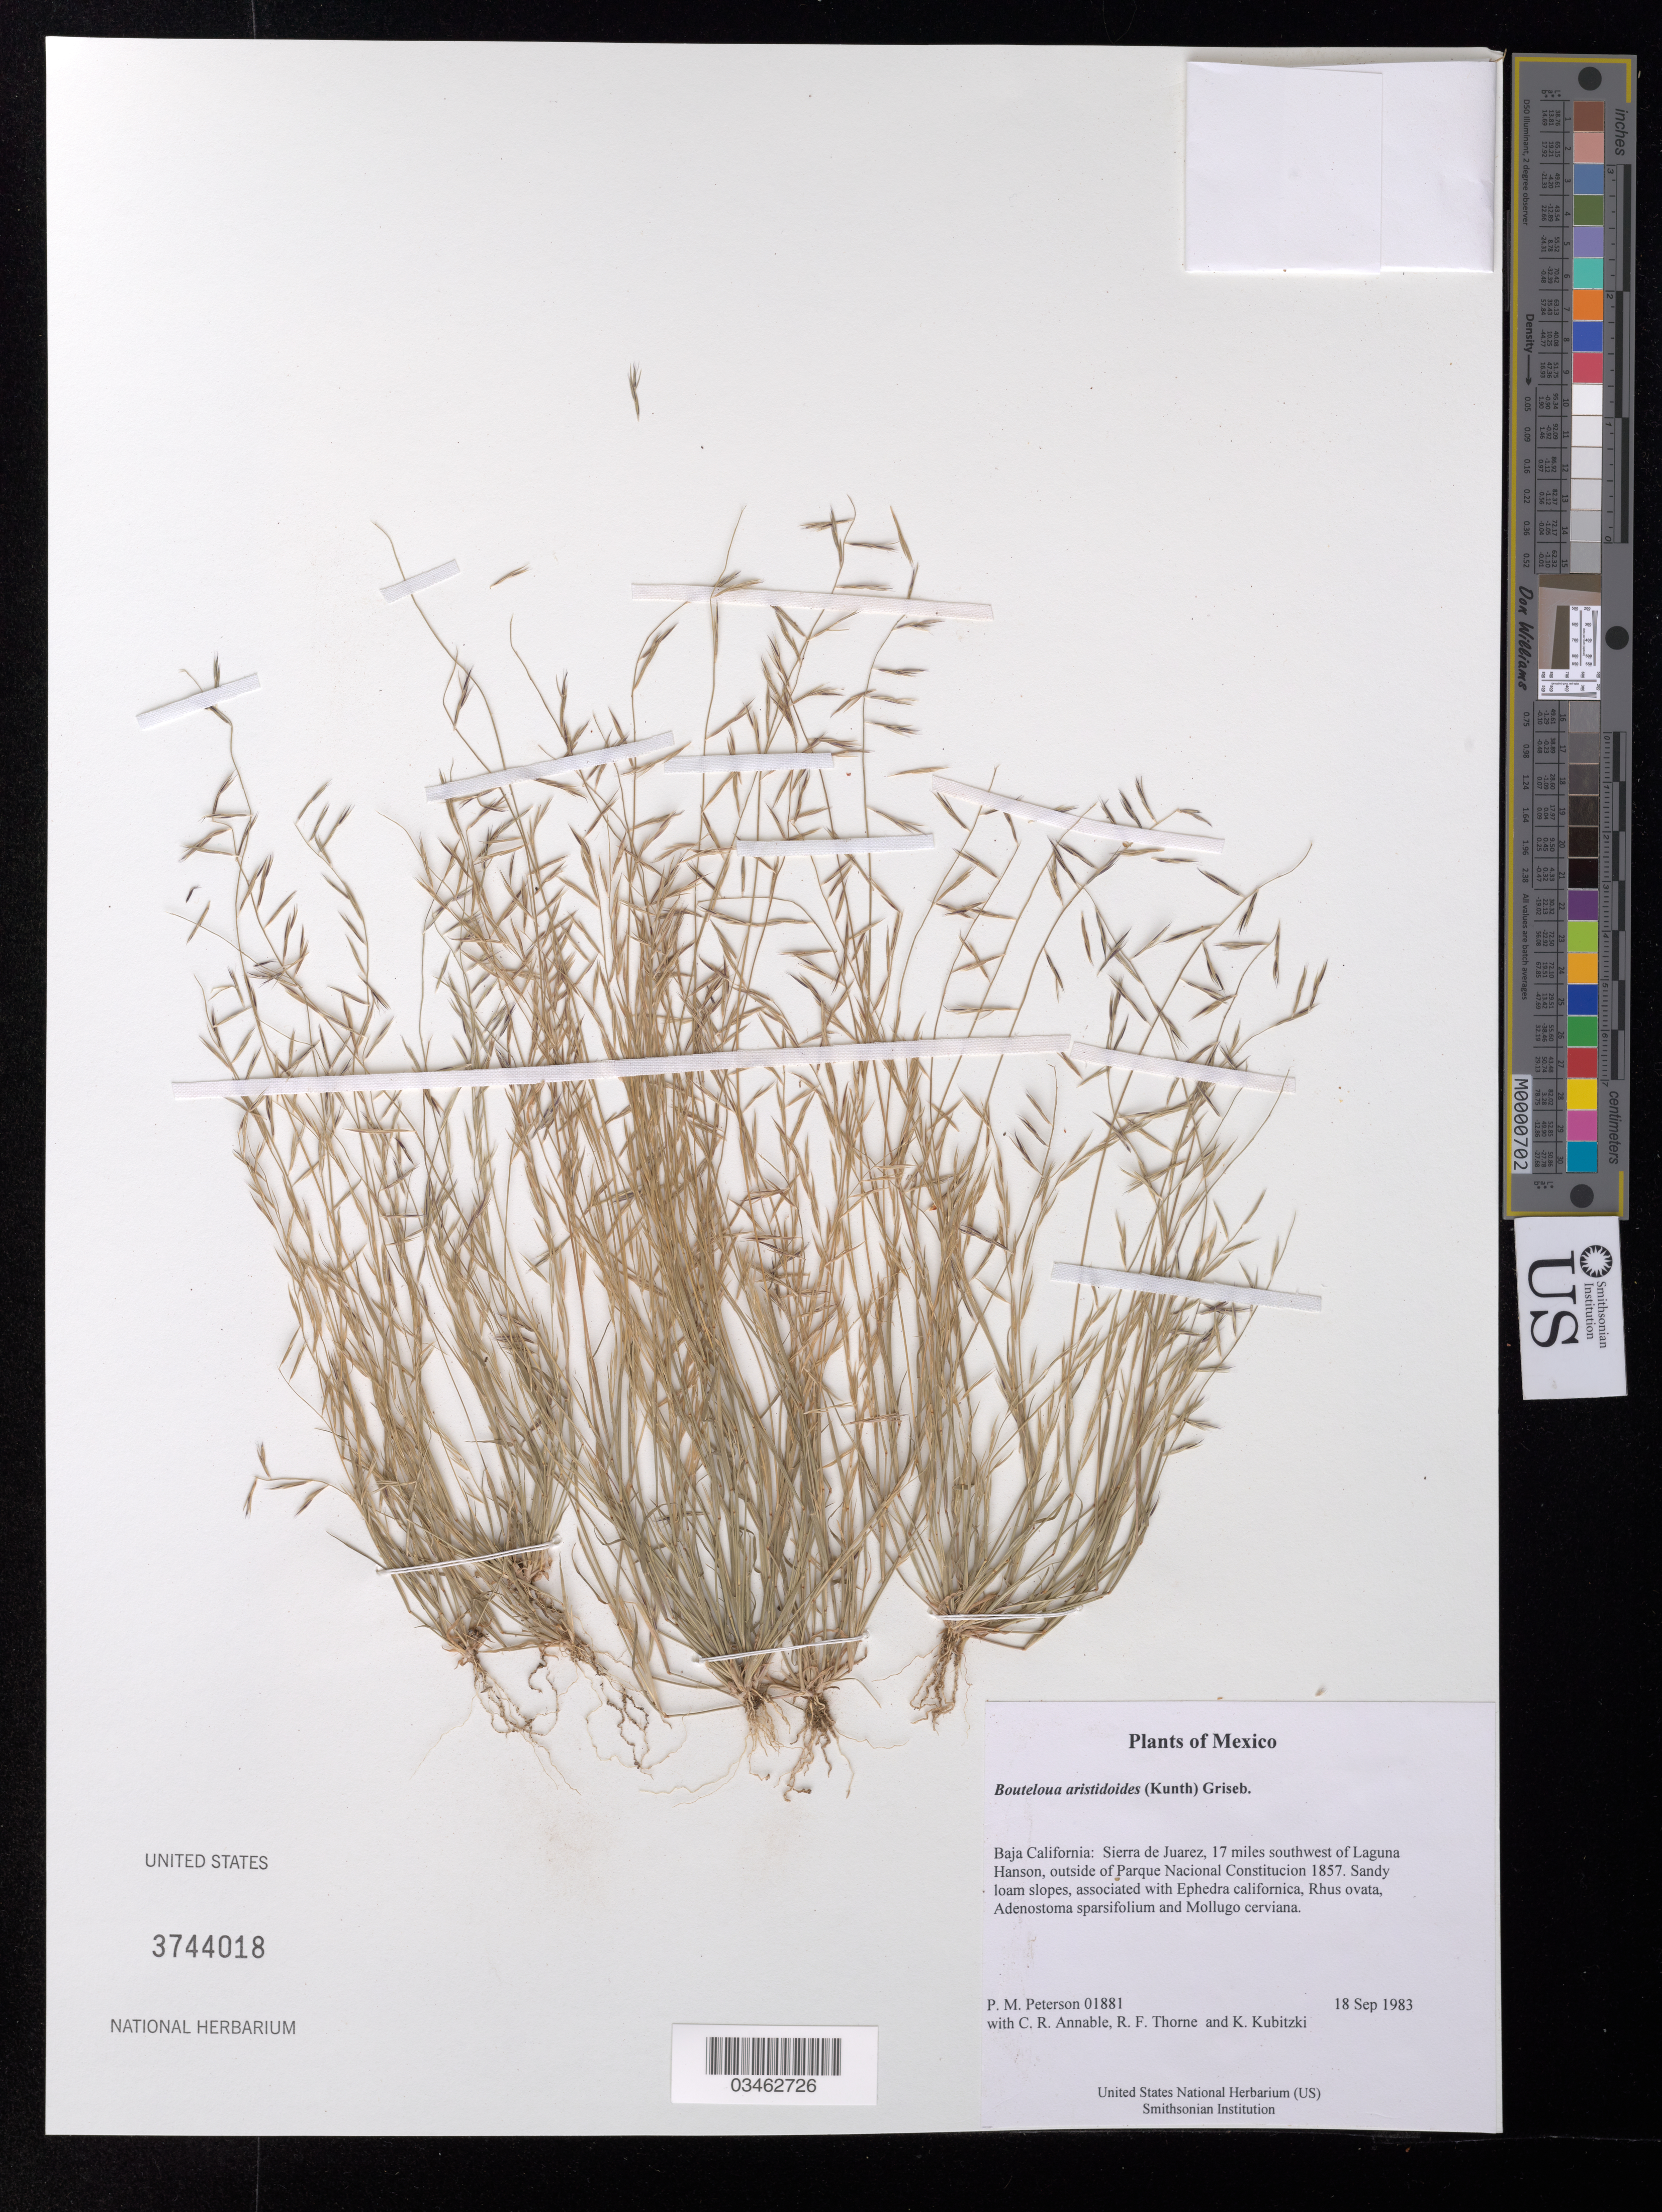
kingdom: Plantae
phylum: Tracheophyta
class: Liliopsida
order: Poales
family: Poaceae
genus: Bouteloua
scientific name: Bouteloua aristidoides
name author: (Kunth) Griseb.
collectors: P. M. Peterson, C. R. Annable, R. F. Thorne & K. Kubitzki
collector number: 01881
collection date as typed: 18 Sep 1983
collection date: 1983-09-18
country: Mexico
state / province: Baja California Norte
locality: Sierra de Juarez, 17 miles southwest of Laguna Hanson, outside of Parque Nacional Constitucion 1857.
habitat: Sandy loam slopes, associated with Ephedra californica, Rhus ovata, Adenostoma sparsifolium and Mollugo cerviana.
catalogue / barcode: US 3744018